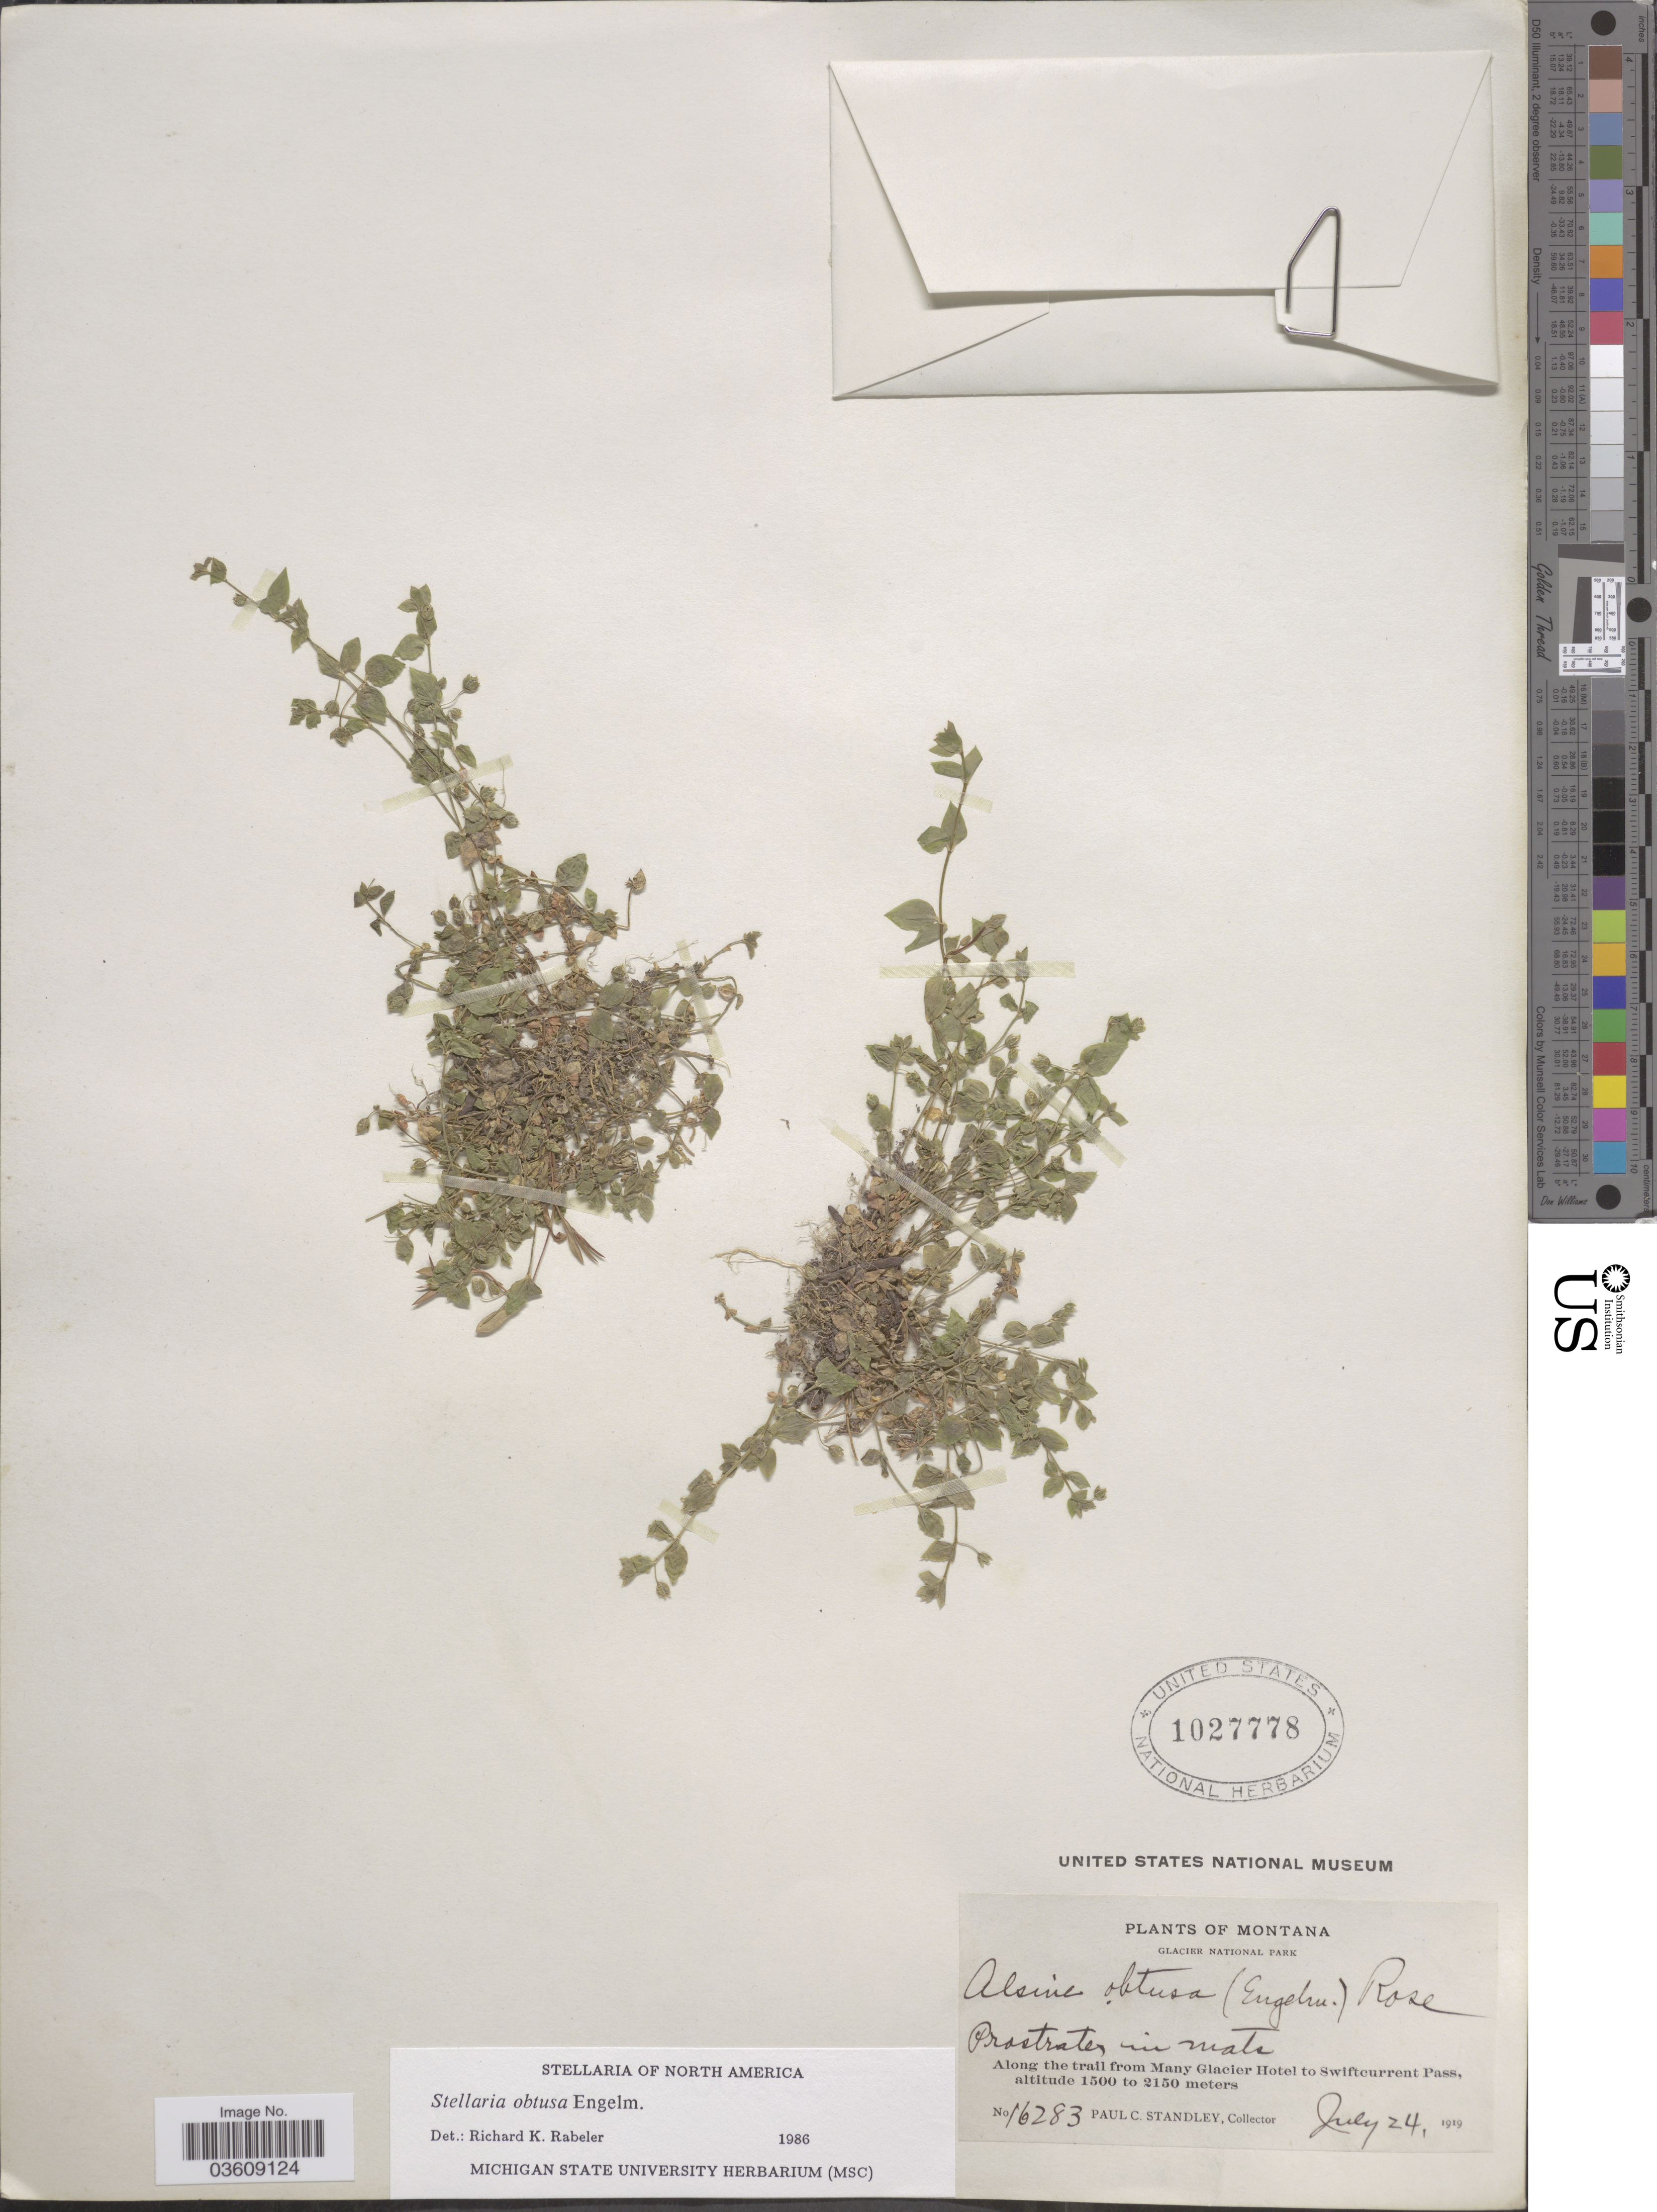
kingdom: Plantae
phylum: Tracheophyta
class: Magnoliopsida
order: Caryophyllales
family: Caryophyllaceae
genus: Engellaria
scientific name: Engellaria obtusa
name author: (Engelm.) Iamonico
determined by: U.S. National Herbarium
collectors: P. C. Standley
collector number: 16283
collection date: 1919-07-24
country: United States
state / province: Montana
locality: Glacier National Park. Along the trail from Many Glacier Hotel to Swiftcurrent Pass.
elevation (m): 1500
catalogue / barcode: US 1027778